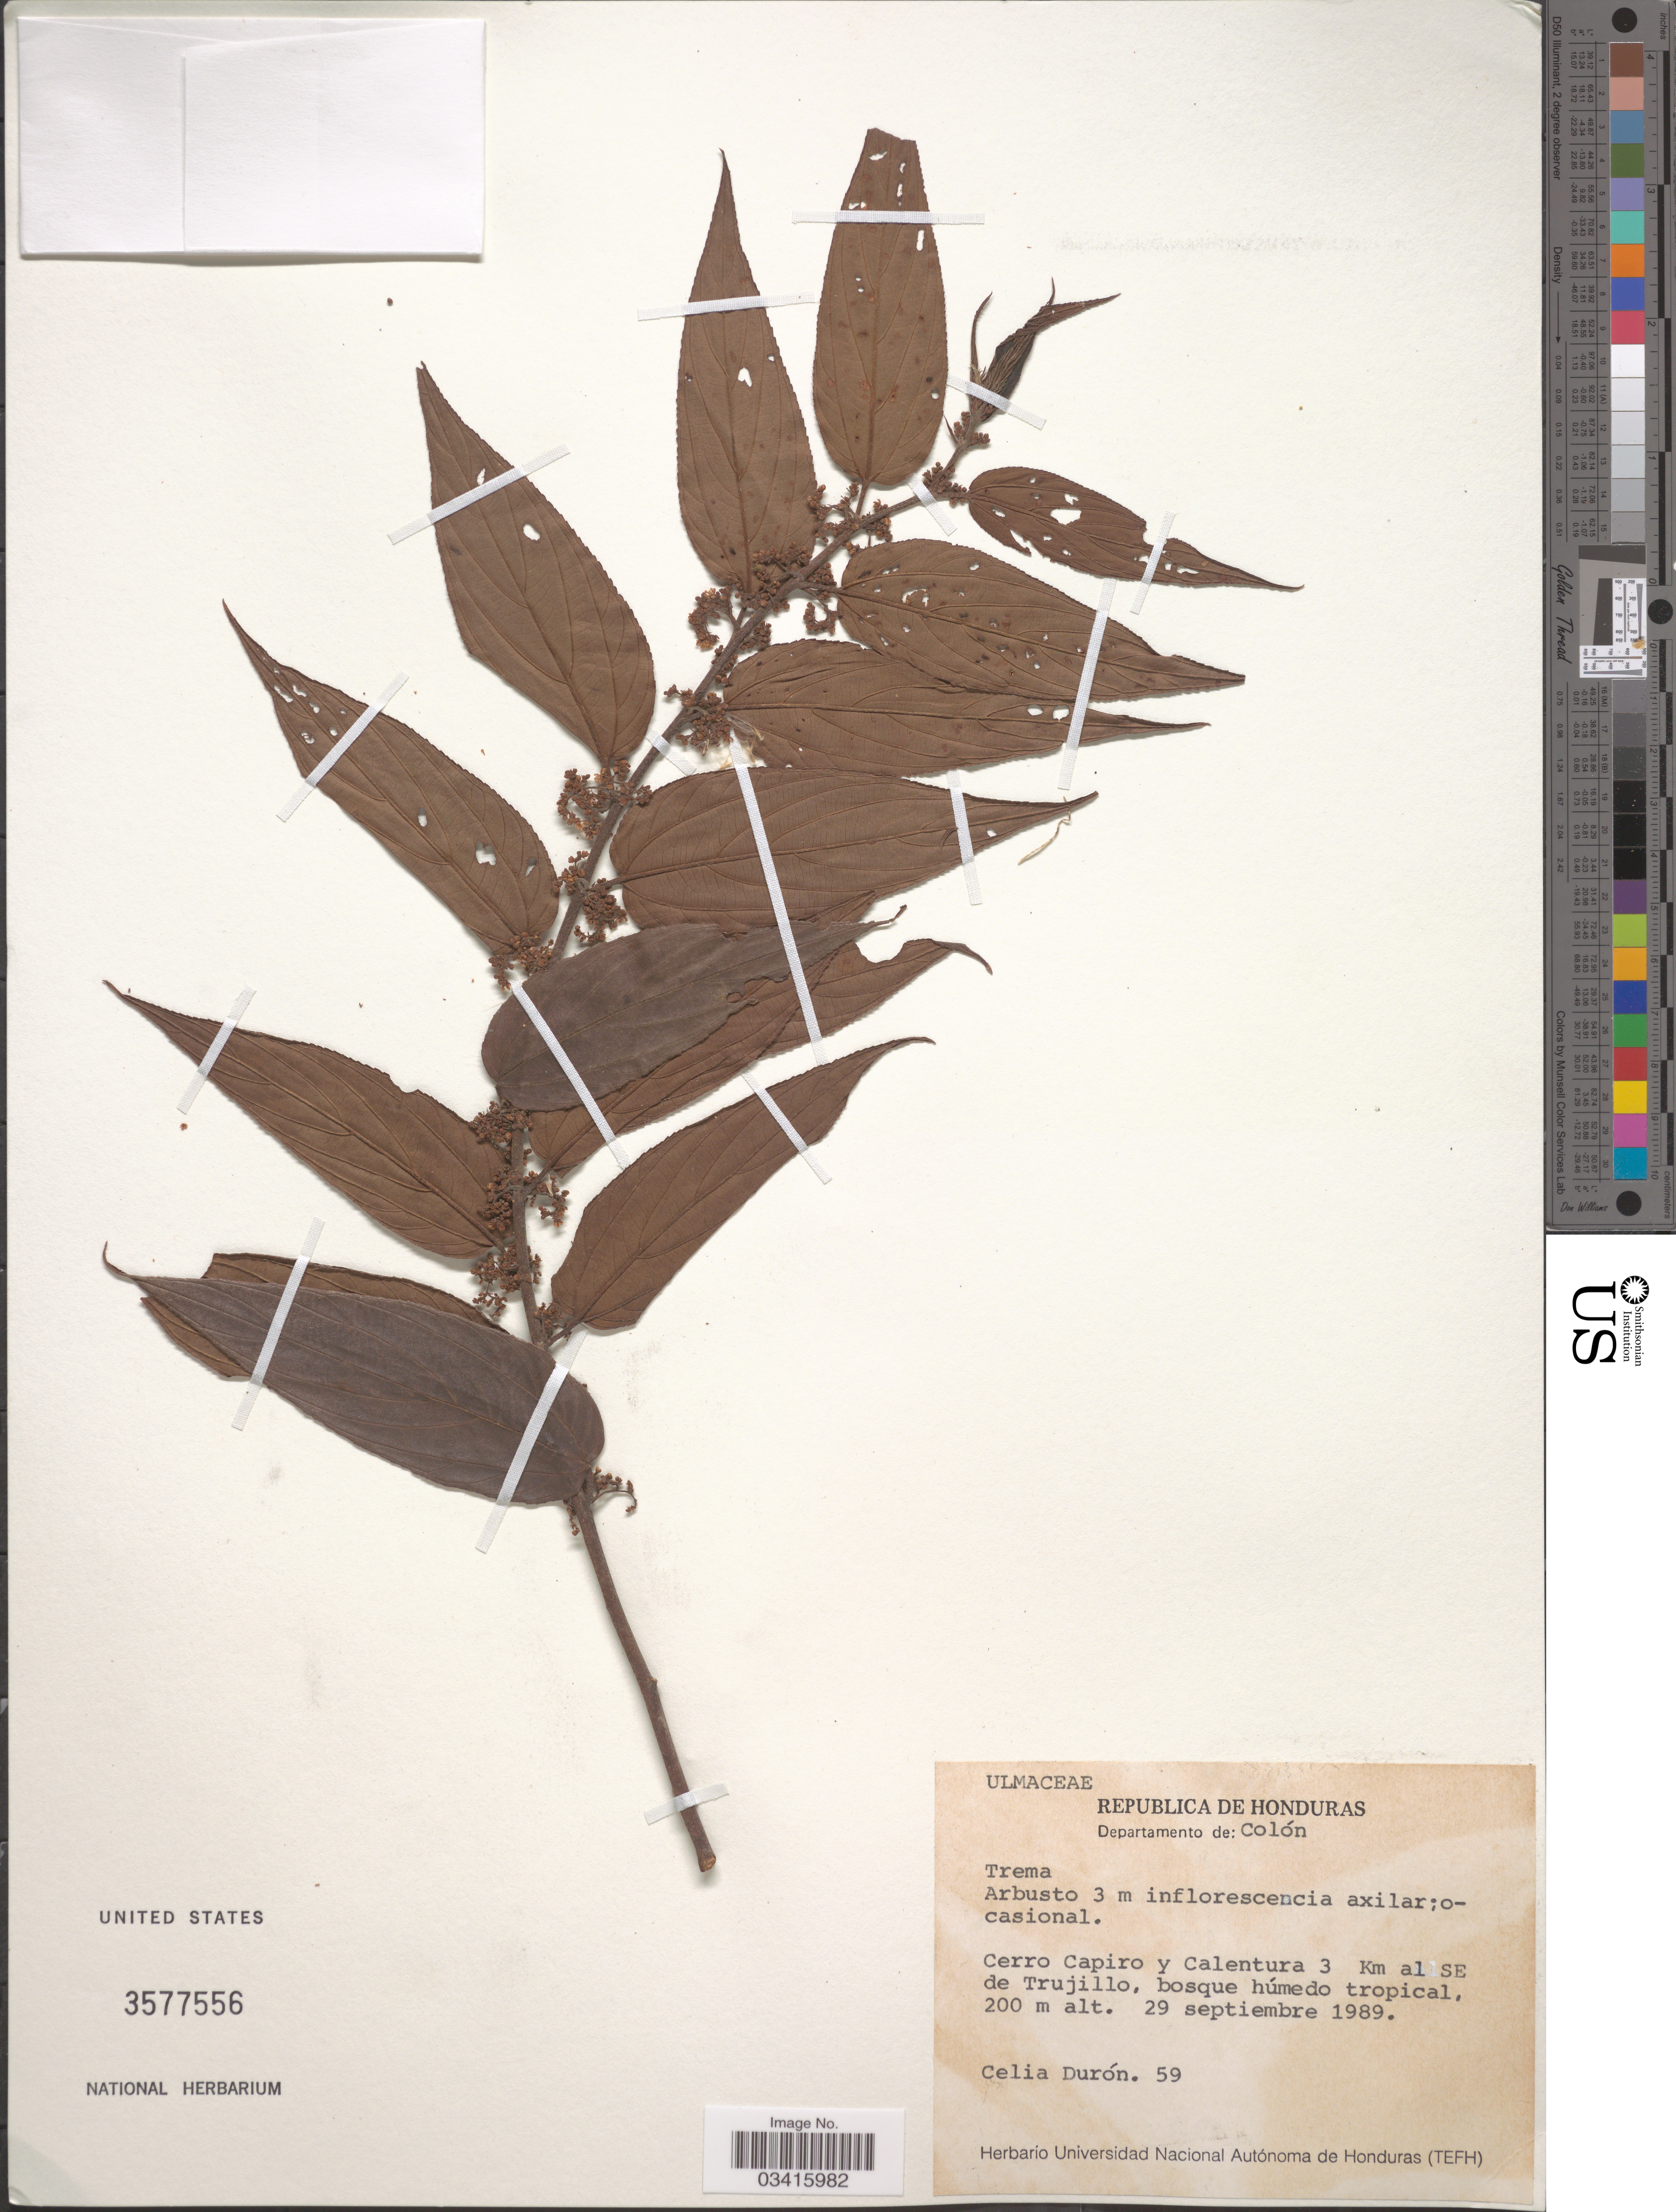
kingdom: Plantae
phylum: Tracheophyta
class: Magnoliopsida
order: Rosales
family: Cannabaceae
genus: Trema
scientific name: Trema sp.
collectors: C. Duron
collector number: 59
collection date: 1989-09-29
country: Honduras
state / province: Colón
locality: Departamento de: Colón. Cerro Capiro y Calentura 3 Km al SE de Trujillo.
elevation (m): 200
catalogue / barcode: US 3577556